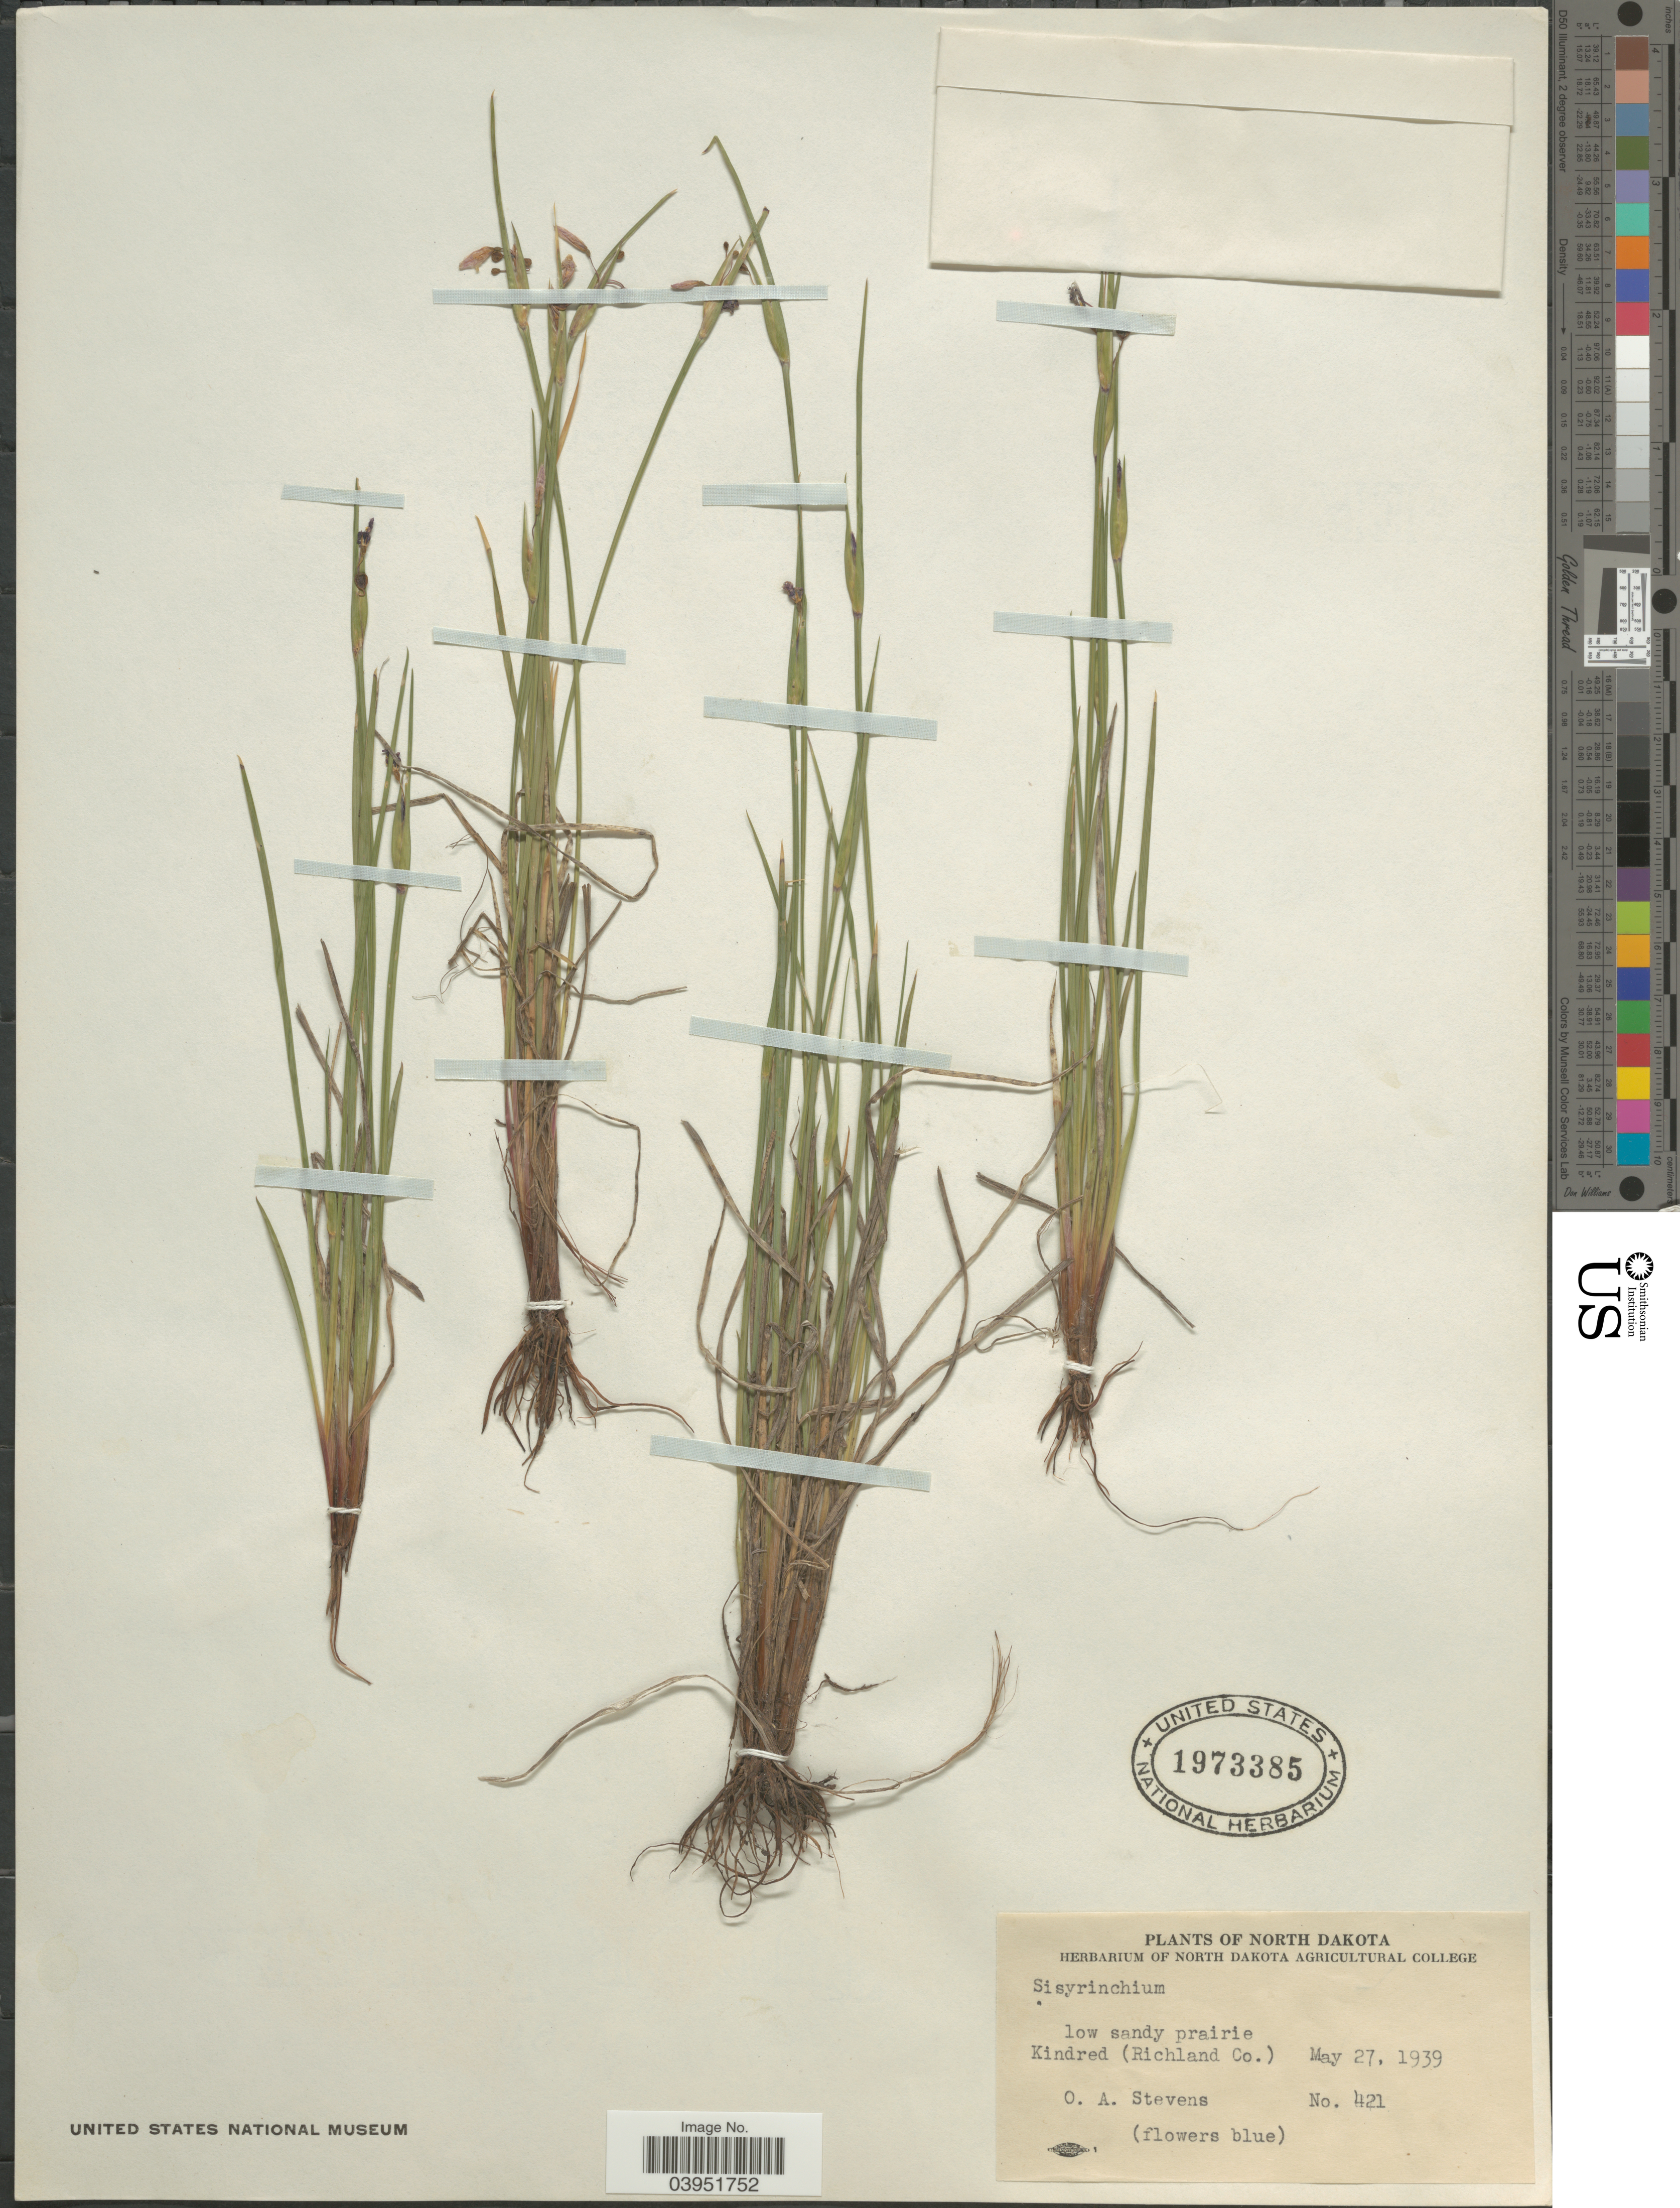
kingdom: Plantae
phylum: Tracheophyta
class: Liliopsida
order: Asparagales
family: Iridaceae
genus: Sisyrinchium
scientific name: Sisyrinchium sp.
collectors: O. A. Stevens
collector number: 421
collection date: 1939-05-27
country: United States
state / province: North Dakota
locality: Kindred (Richland Co.).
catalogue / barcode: US 1973385